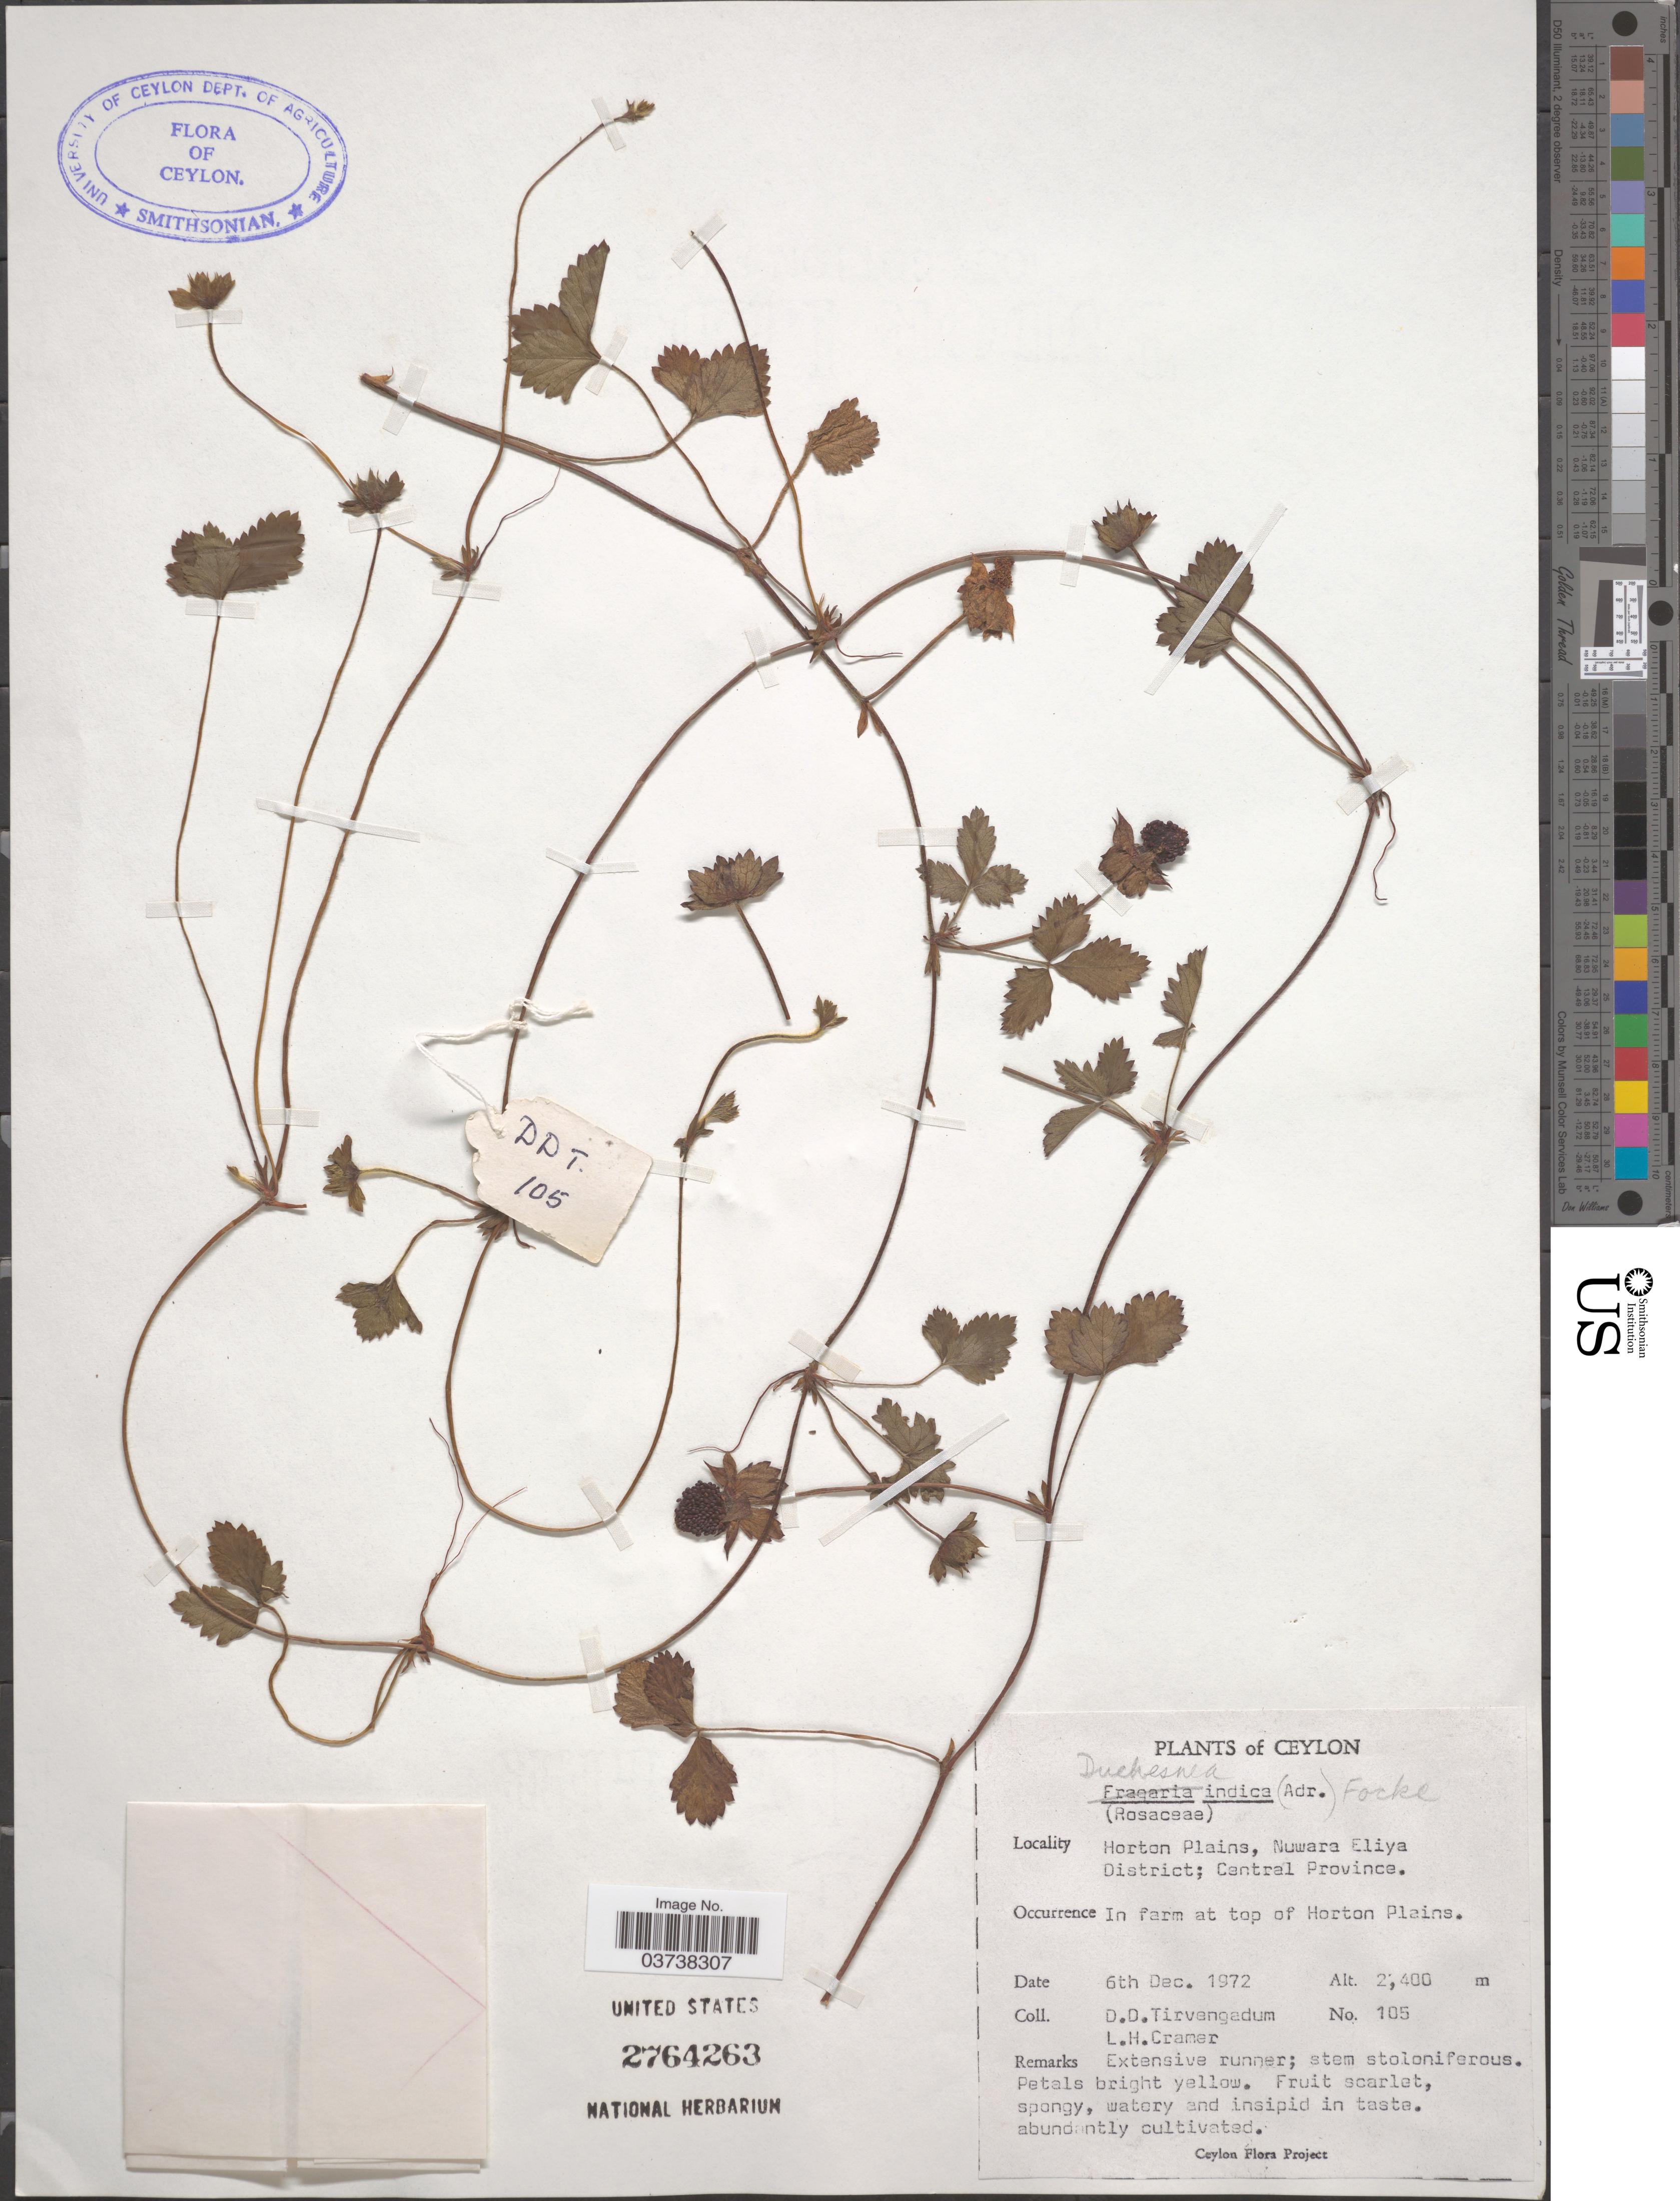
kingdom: Plantae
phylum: Tracheophyta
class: Magnoliopsida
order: Rosales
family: Rosaceae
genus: Potentilla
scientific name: Potentilla indica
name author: (Andrews) Th. Wolf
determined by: Strong, Mark T., (BOT), Smithsonian Institution - National Museum of Natural History (UNITED STATES)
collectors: D. Tirvengadum & L. H. Cramer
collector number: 105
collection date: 1972-12-06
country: Sri Lanka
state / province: Central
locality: Ceylon. Horton Plains, Nuwara Eliya District. In farm at top of Horton Plains.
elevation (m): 2400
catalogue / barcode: US 2764263